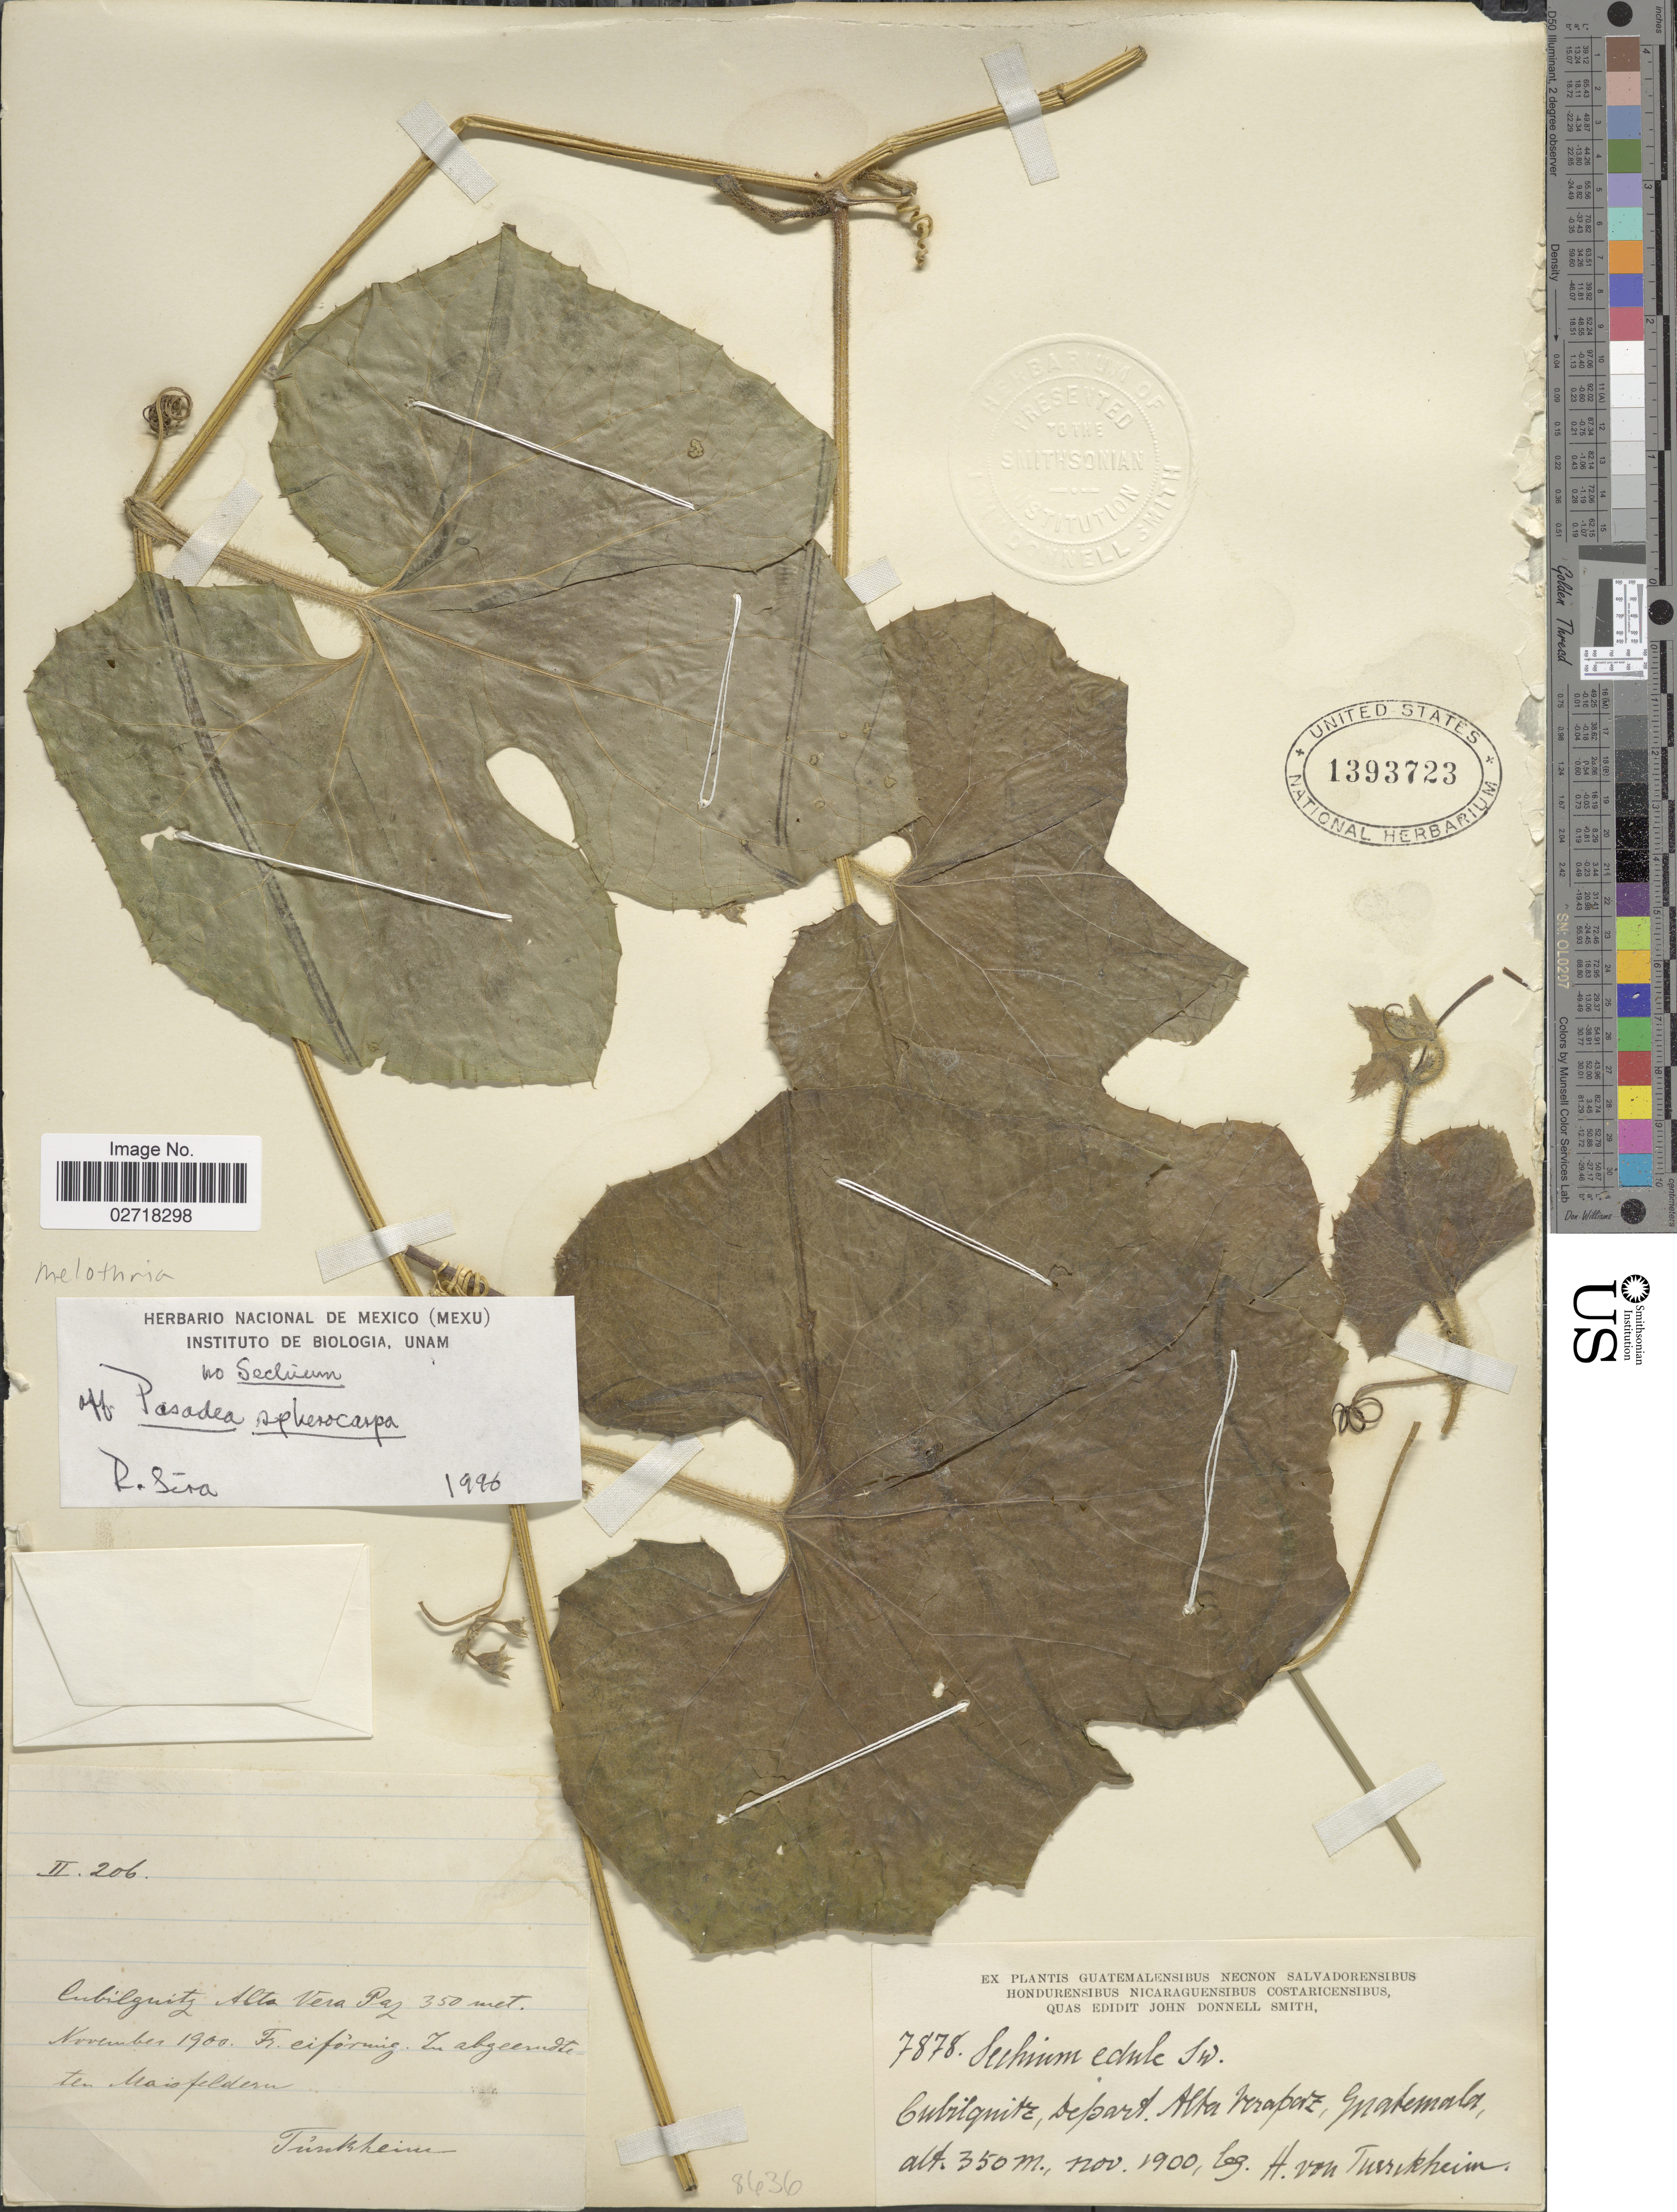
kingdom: Plantae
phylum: Tracheophyta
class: Magnoliopsida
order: Cucurbitales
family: Cucurbitaceae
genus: Melothria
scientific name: Melothria sphaerocarpa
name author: (Cogn.) H. Schaef. & S.S. Renner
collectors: H. von Türckheim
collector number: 7878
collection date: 1900-11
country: Guatemala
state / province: Alta Verapaz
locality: Cubilquitz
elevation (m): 350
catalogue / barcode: US 1393723